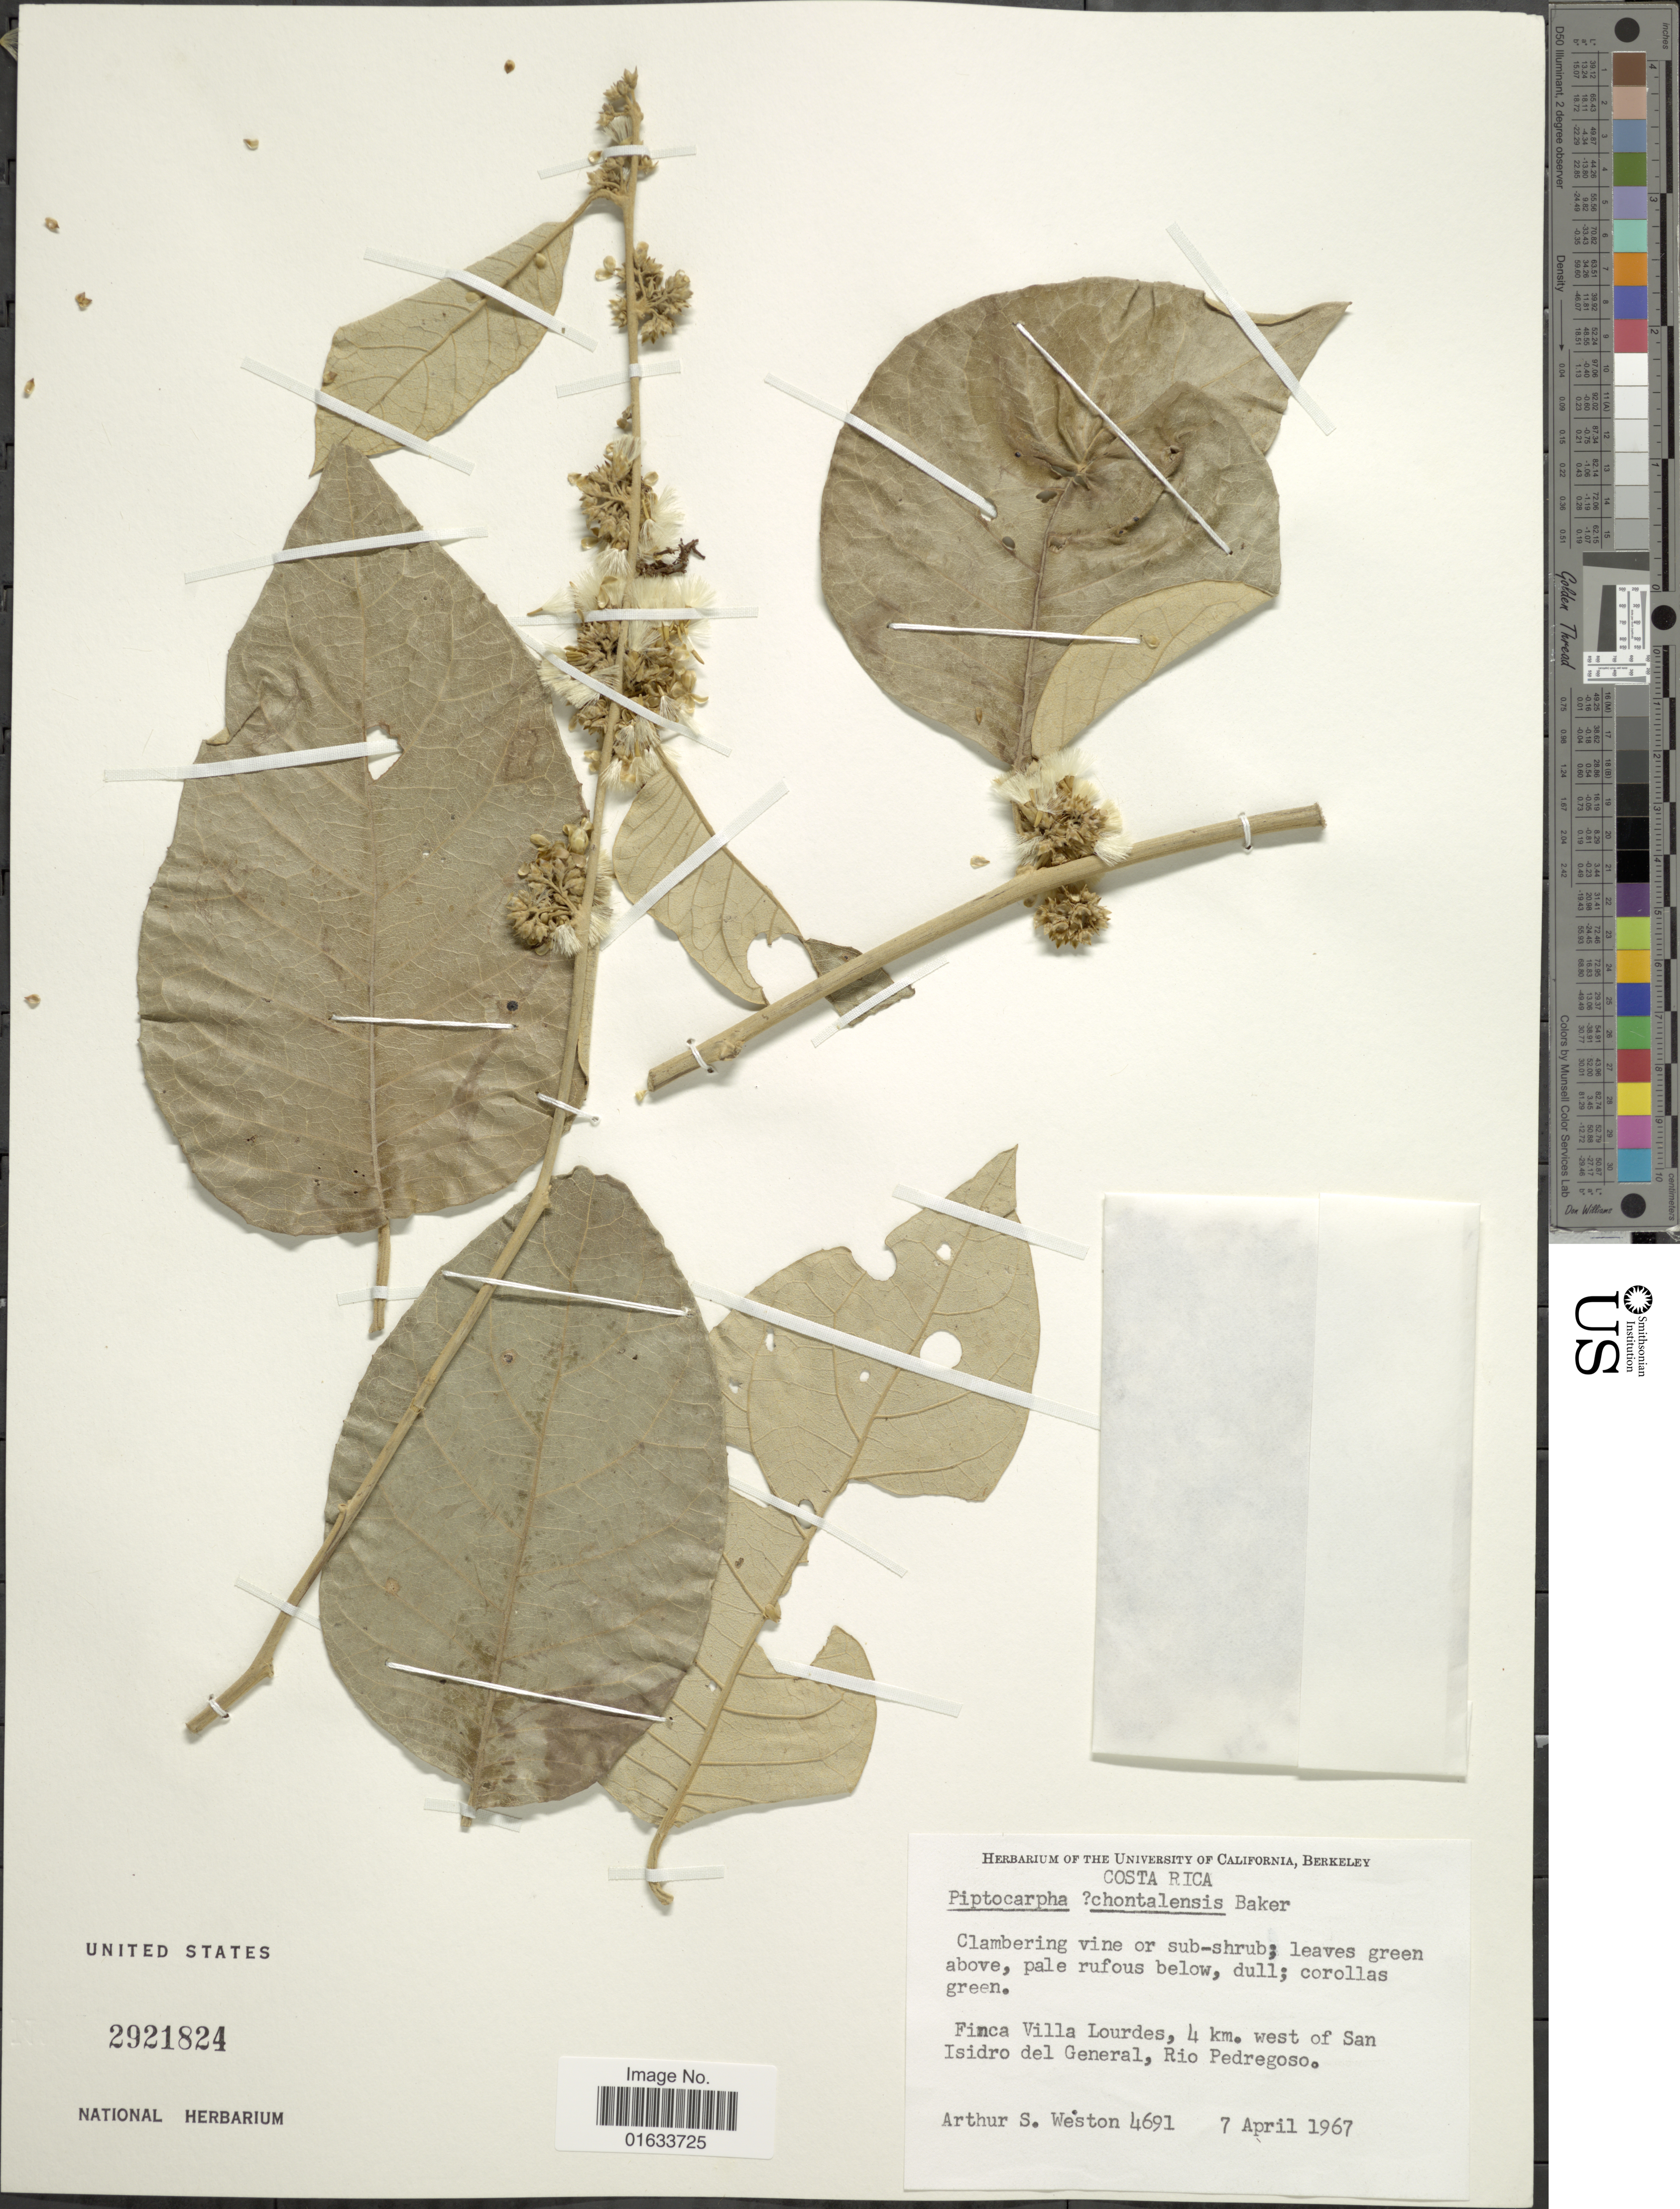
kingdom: Plantae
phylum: Tracheophyta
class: Magnoliopsida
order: Asterales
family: Asteraceae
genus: Piptocarpha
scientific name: Piptocarpha poeppigiana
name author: (DC.) Baker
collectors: A. Weston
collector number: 4691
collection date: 1967-04-07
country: Costa Rica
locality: Finca Villa Lourdes, 4 km. west of San Isidro del General, Rio Pedregoso.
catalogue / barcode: US 2921824